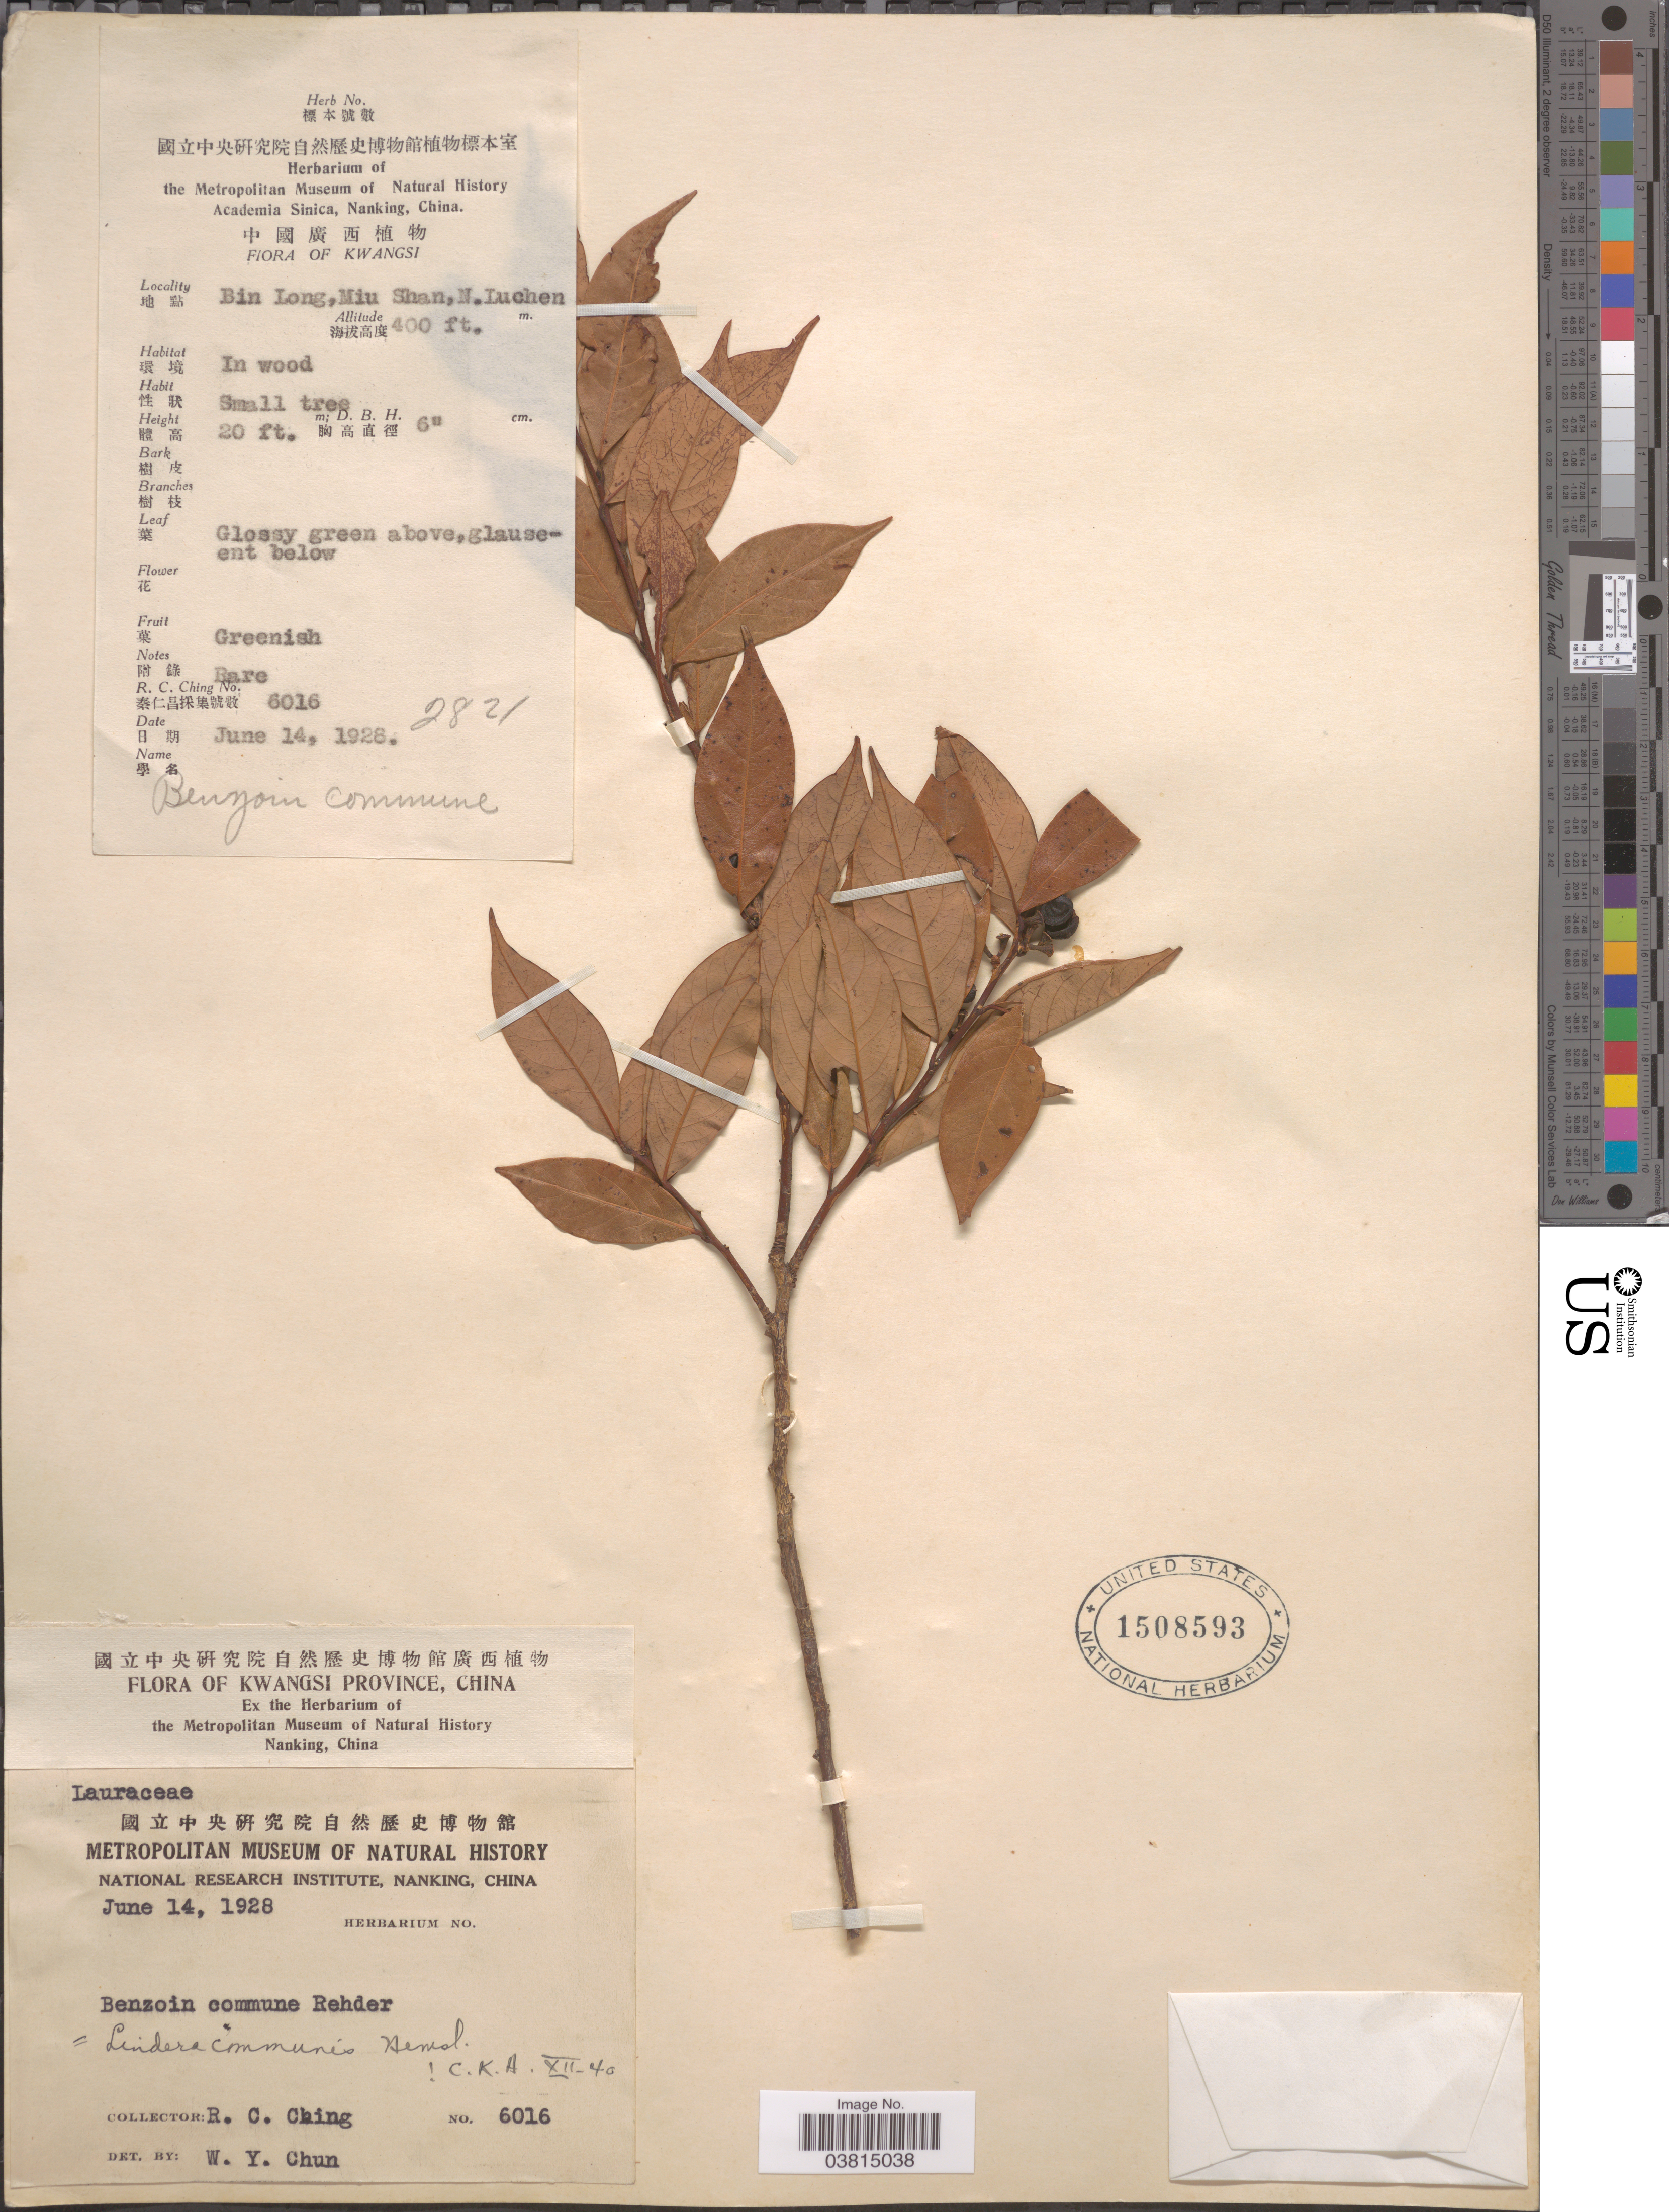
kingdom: Plantae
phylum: Tracheophyta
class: Magnoliopsida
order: Laurales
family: Lauraceae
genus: Lindera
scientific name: Lindera communis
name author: Hemsl.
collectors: R. C. Ching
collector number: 6016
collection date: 1928-06-14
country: China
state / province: Guangxi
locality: Kwangsi Province. Bin Long, Miu Shan, N. Luchen.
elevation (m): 122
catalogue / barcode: US 1508593